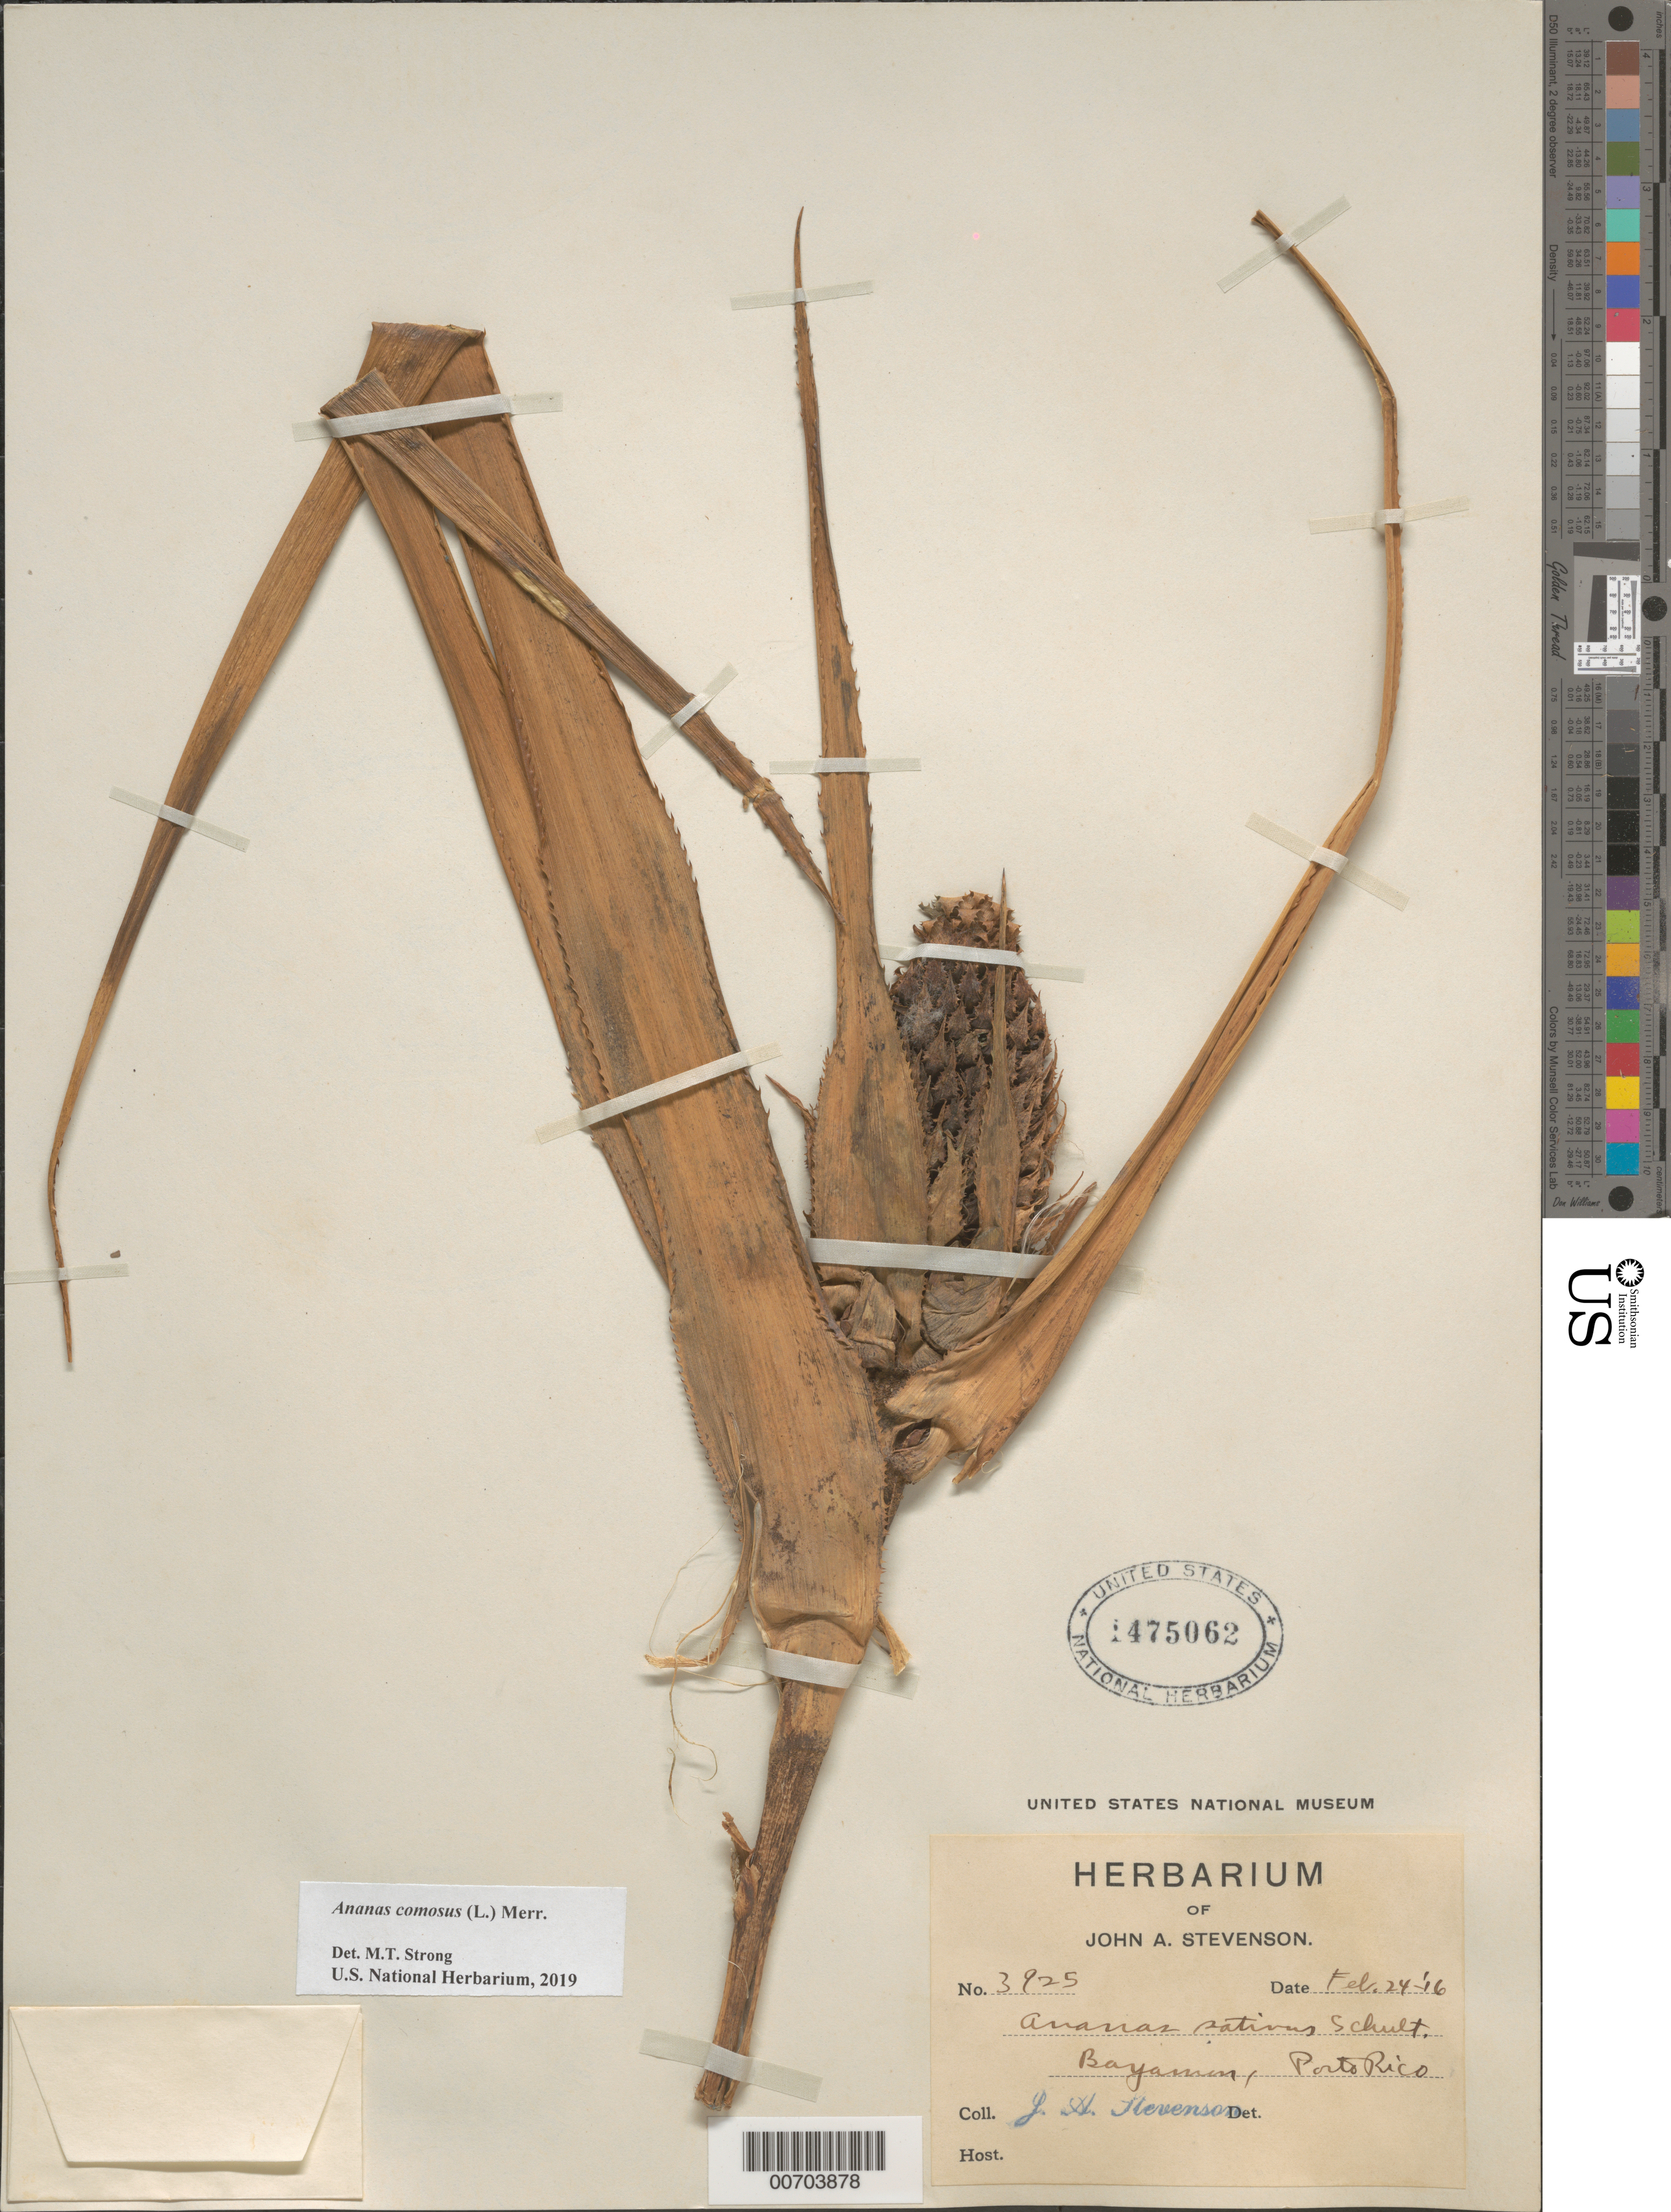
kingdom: Plantae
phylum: Tracheophyta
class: Liliopsida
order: Poales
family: Bromeliaceae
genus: Ananas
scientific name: Ananas comosus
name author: (L.) Merr.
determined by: Strong, Mark T., (BOT), Smithsonian Institution - National Museum of Natural History (UNITED STATES)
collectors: J. Stevenson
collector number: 3925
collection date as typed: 24 Feb 1916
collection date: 1916-02-24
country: Puerto Rico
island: Greater Antilles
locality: Bayamon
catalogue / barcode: US 1475062